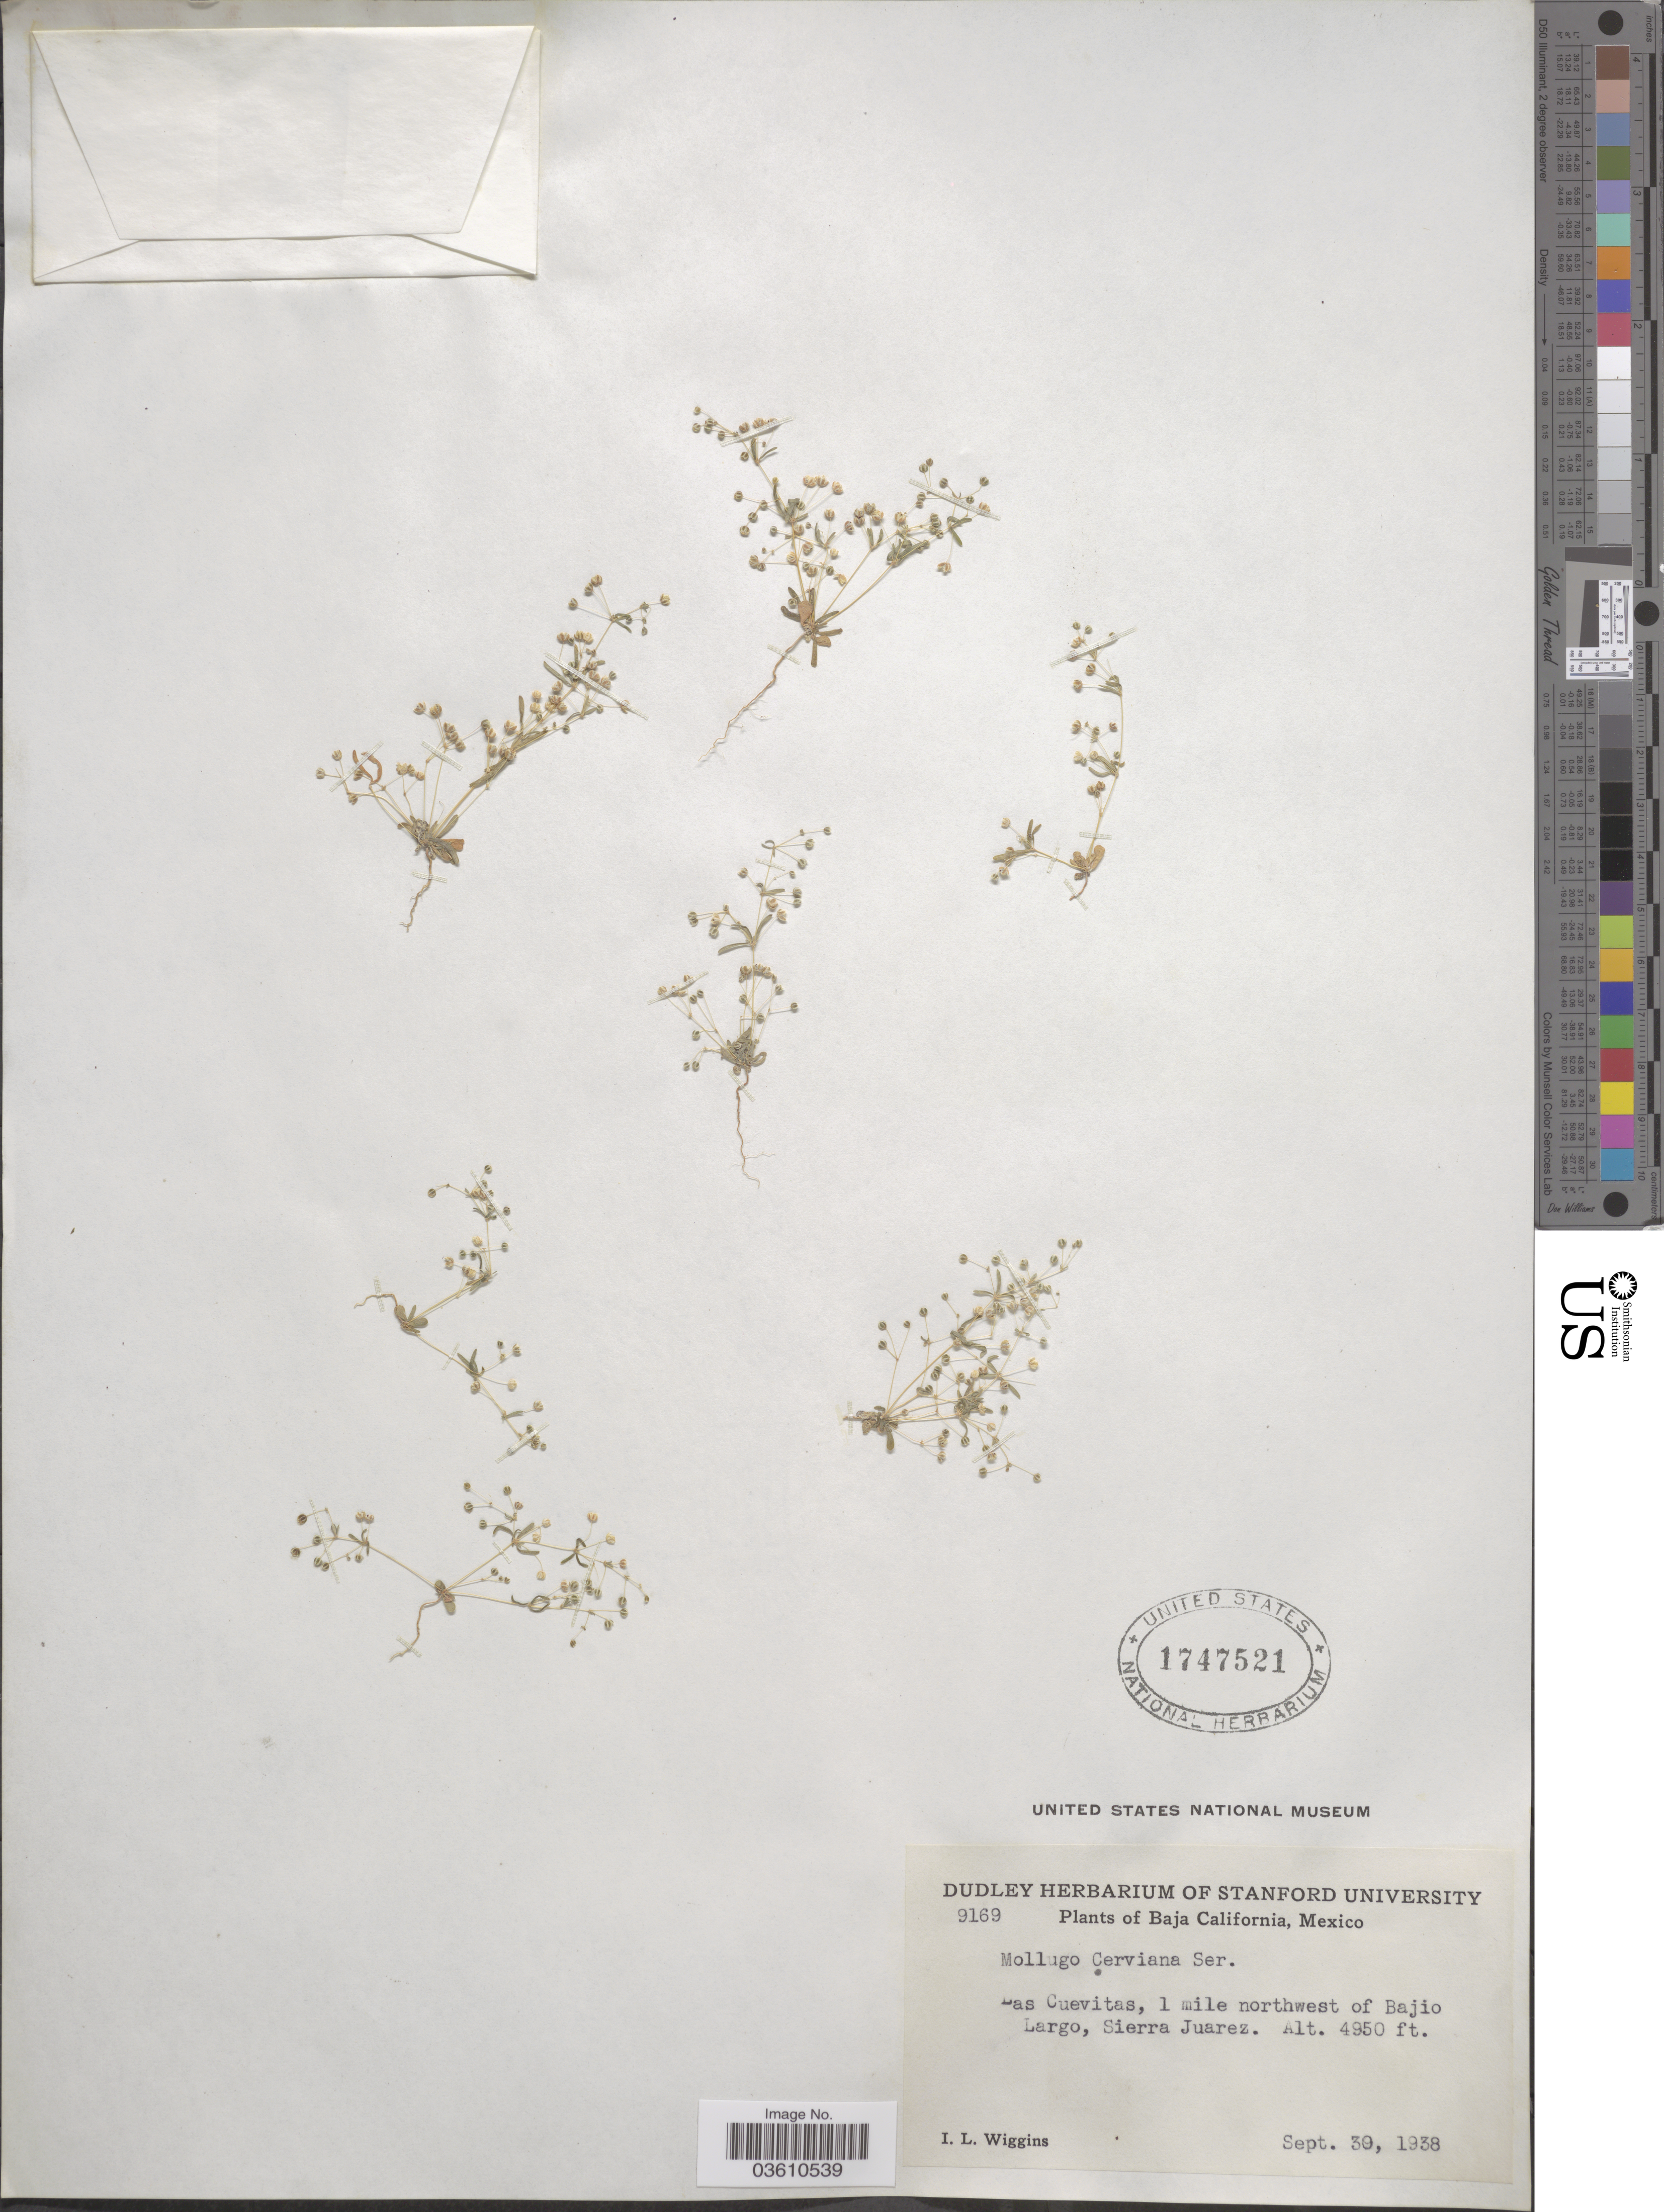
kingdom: Plantae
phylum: Tracheophyta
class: Magnoliopsida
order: Caryophyllales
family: Molluginaceae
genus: Hypertelis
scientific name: Hypertelis umbellata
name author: (Forssk.) Thulin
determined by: Strong, Mark T., (BOT), Smithsonian Institution - National Museum of Natural History (UNITED STATES)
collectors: I. L. Wiggins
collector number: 9169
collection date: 1938-09-30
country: Mexico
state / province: Baja California Norte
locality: Las Cuevitas, 1 miles northwest of Bajio Largo, Siera Juarez.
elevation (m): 1509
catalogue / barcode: US 1747521